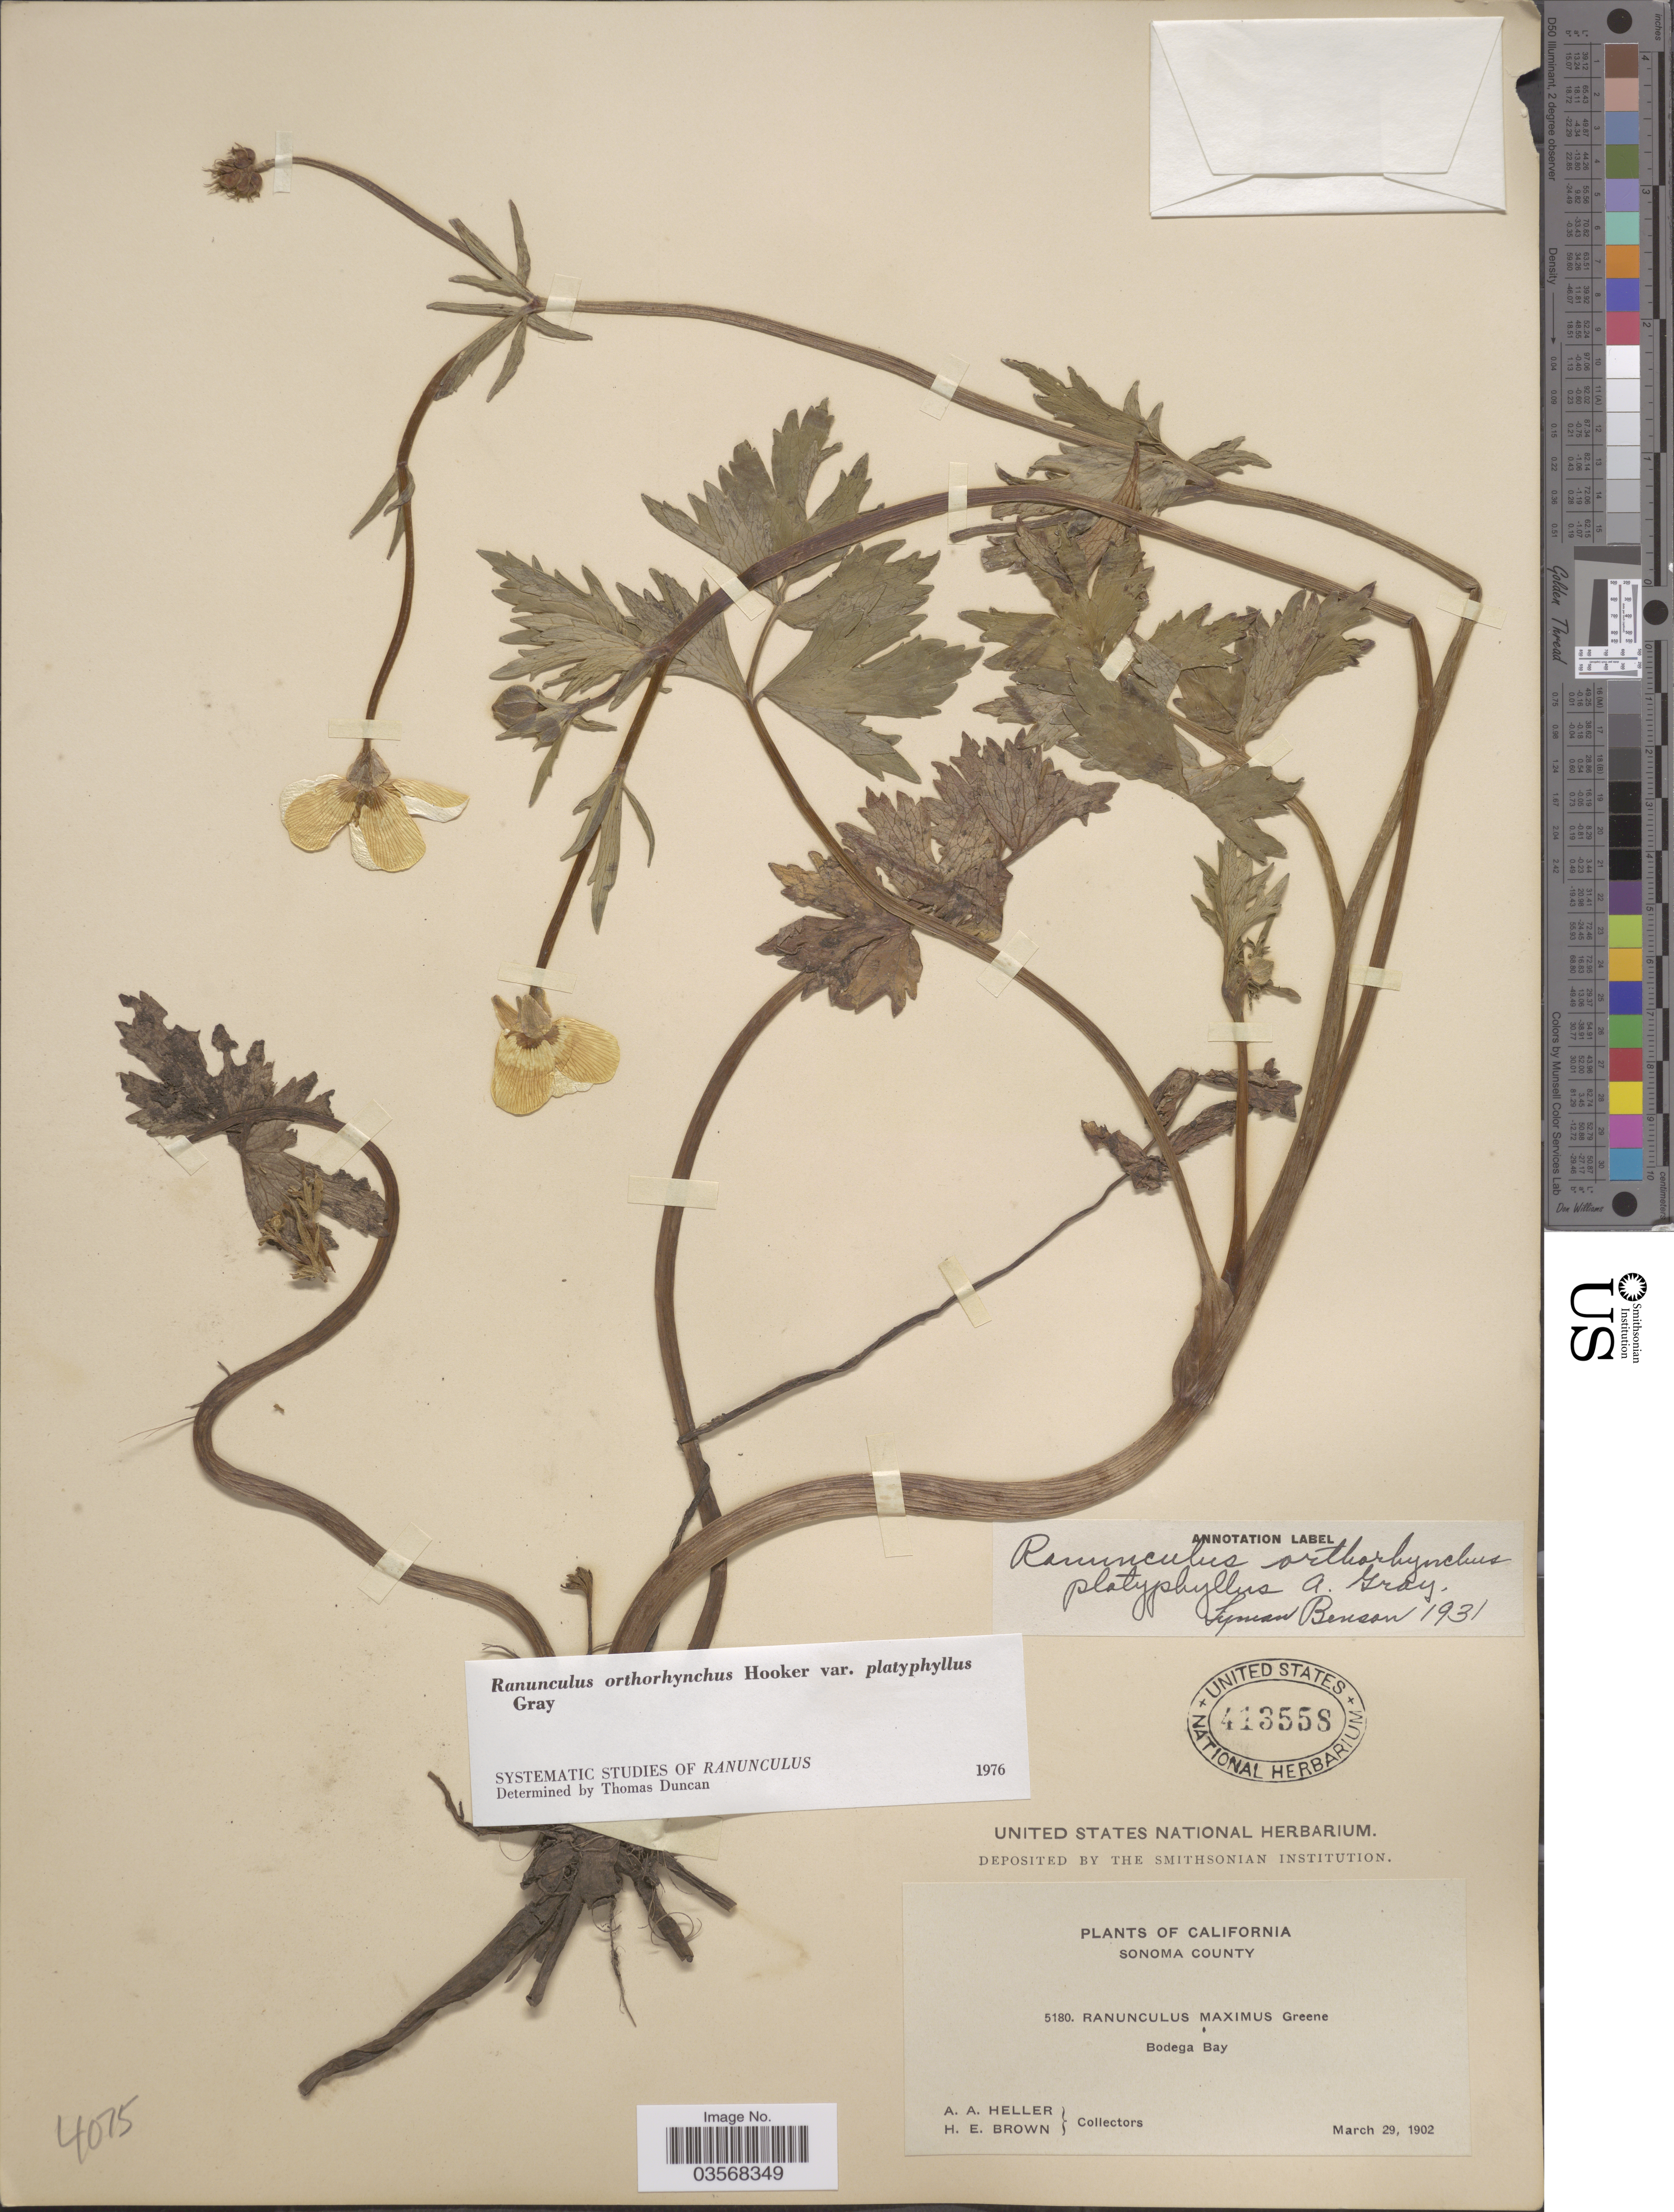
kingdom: Plantae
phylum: Tracheophyta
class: Magnoliopsida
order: Ranunculales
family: Ranunculaceae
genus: Ranunculus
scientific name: Ranunculus orthorhynchus var. platyphyllus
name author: A. Gray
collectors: A. A. Heller & H. E. Brown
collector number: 5180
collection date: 1902-03-29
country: United States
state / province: California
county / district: Sonoma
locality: Sonoma County. Bodega Bay.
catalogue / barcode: US 413558